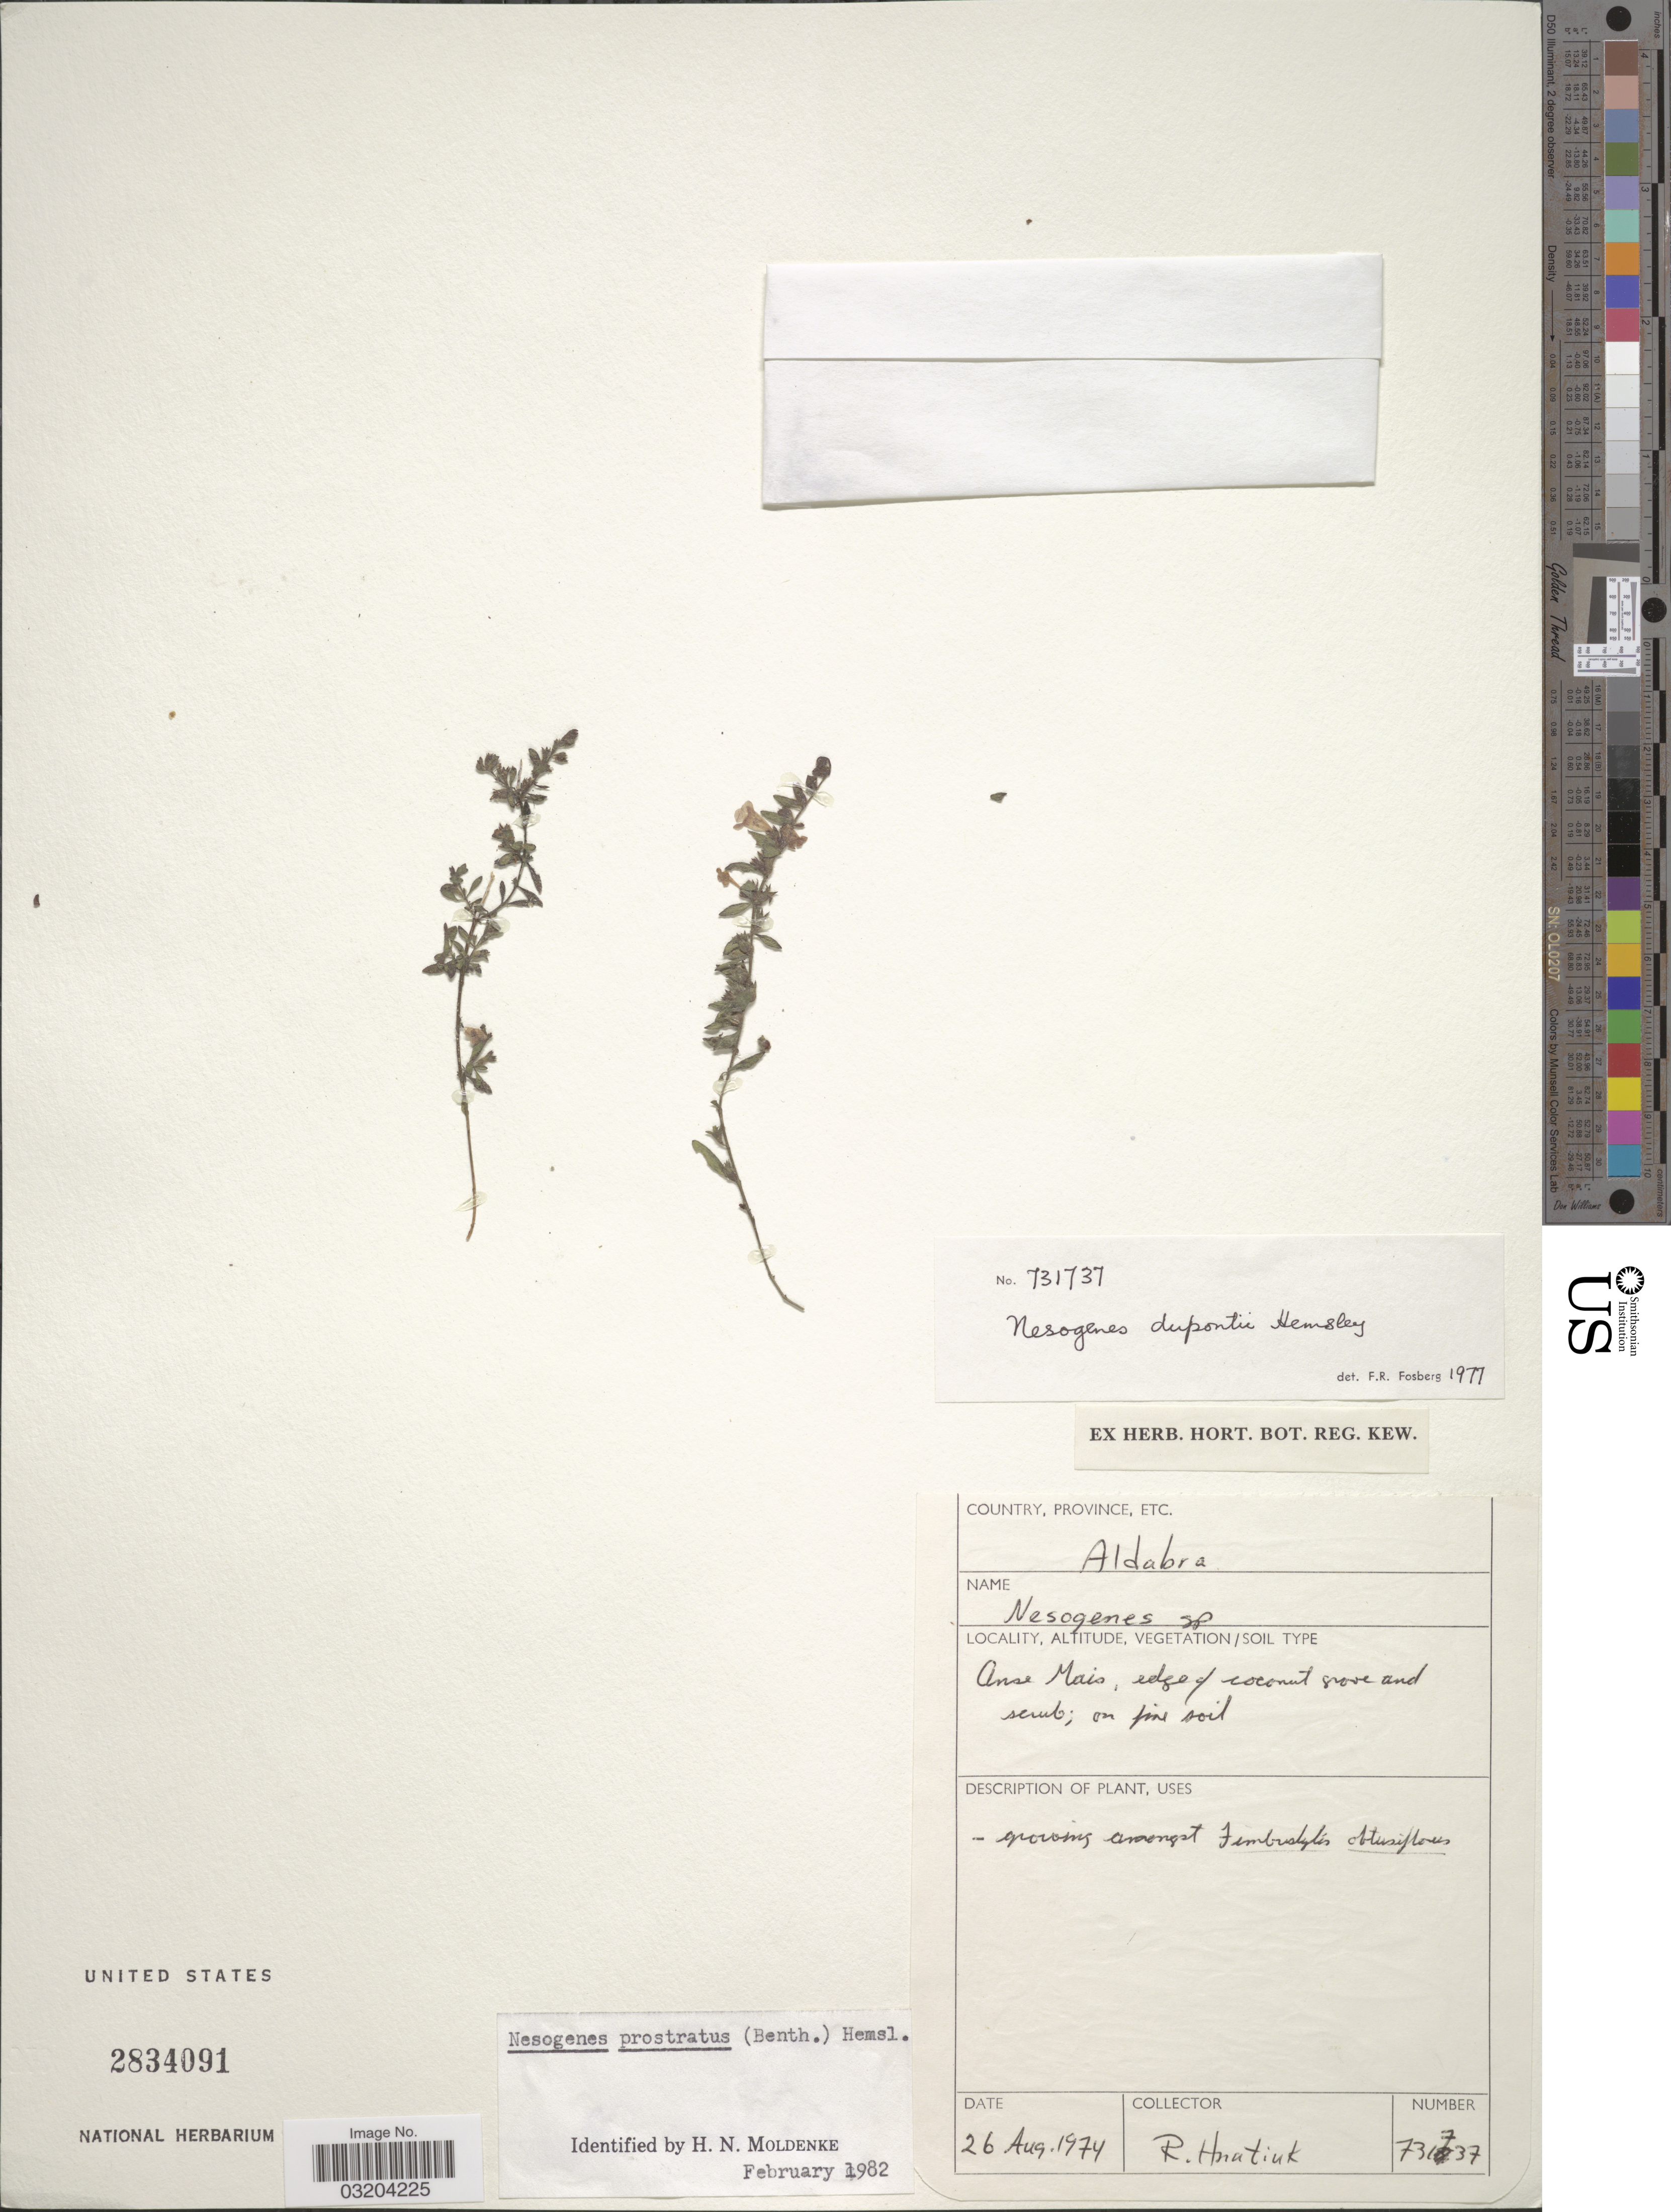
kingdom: Plantae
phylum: Tracheophyta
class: Magnoliopsida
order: Lamiales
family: Orobanchaceae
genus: Nesogenes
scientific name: Nesogenes prostrata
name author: (Benth.) Hemsl.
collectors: R. Hnatiuk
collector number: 731737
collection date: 1974-08-26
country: Seychelles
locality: Aldabra. Anse Mais.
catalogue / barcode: US 2834091